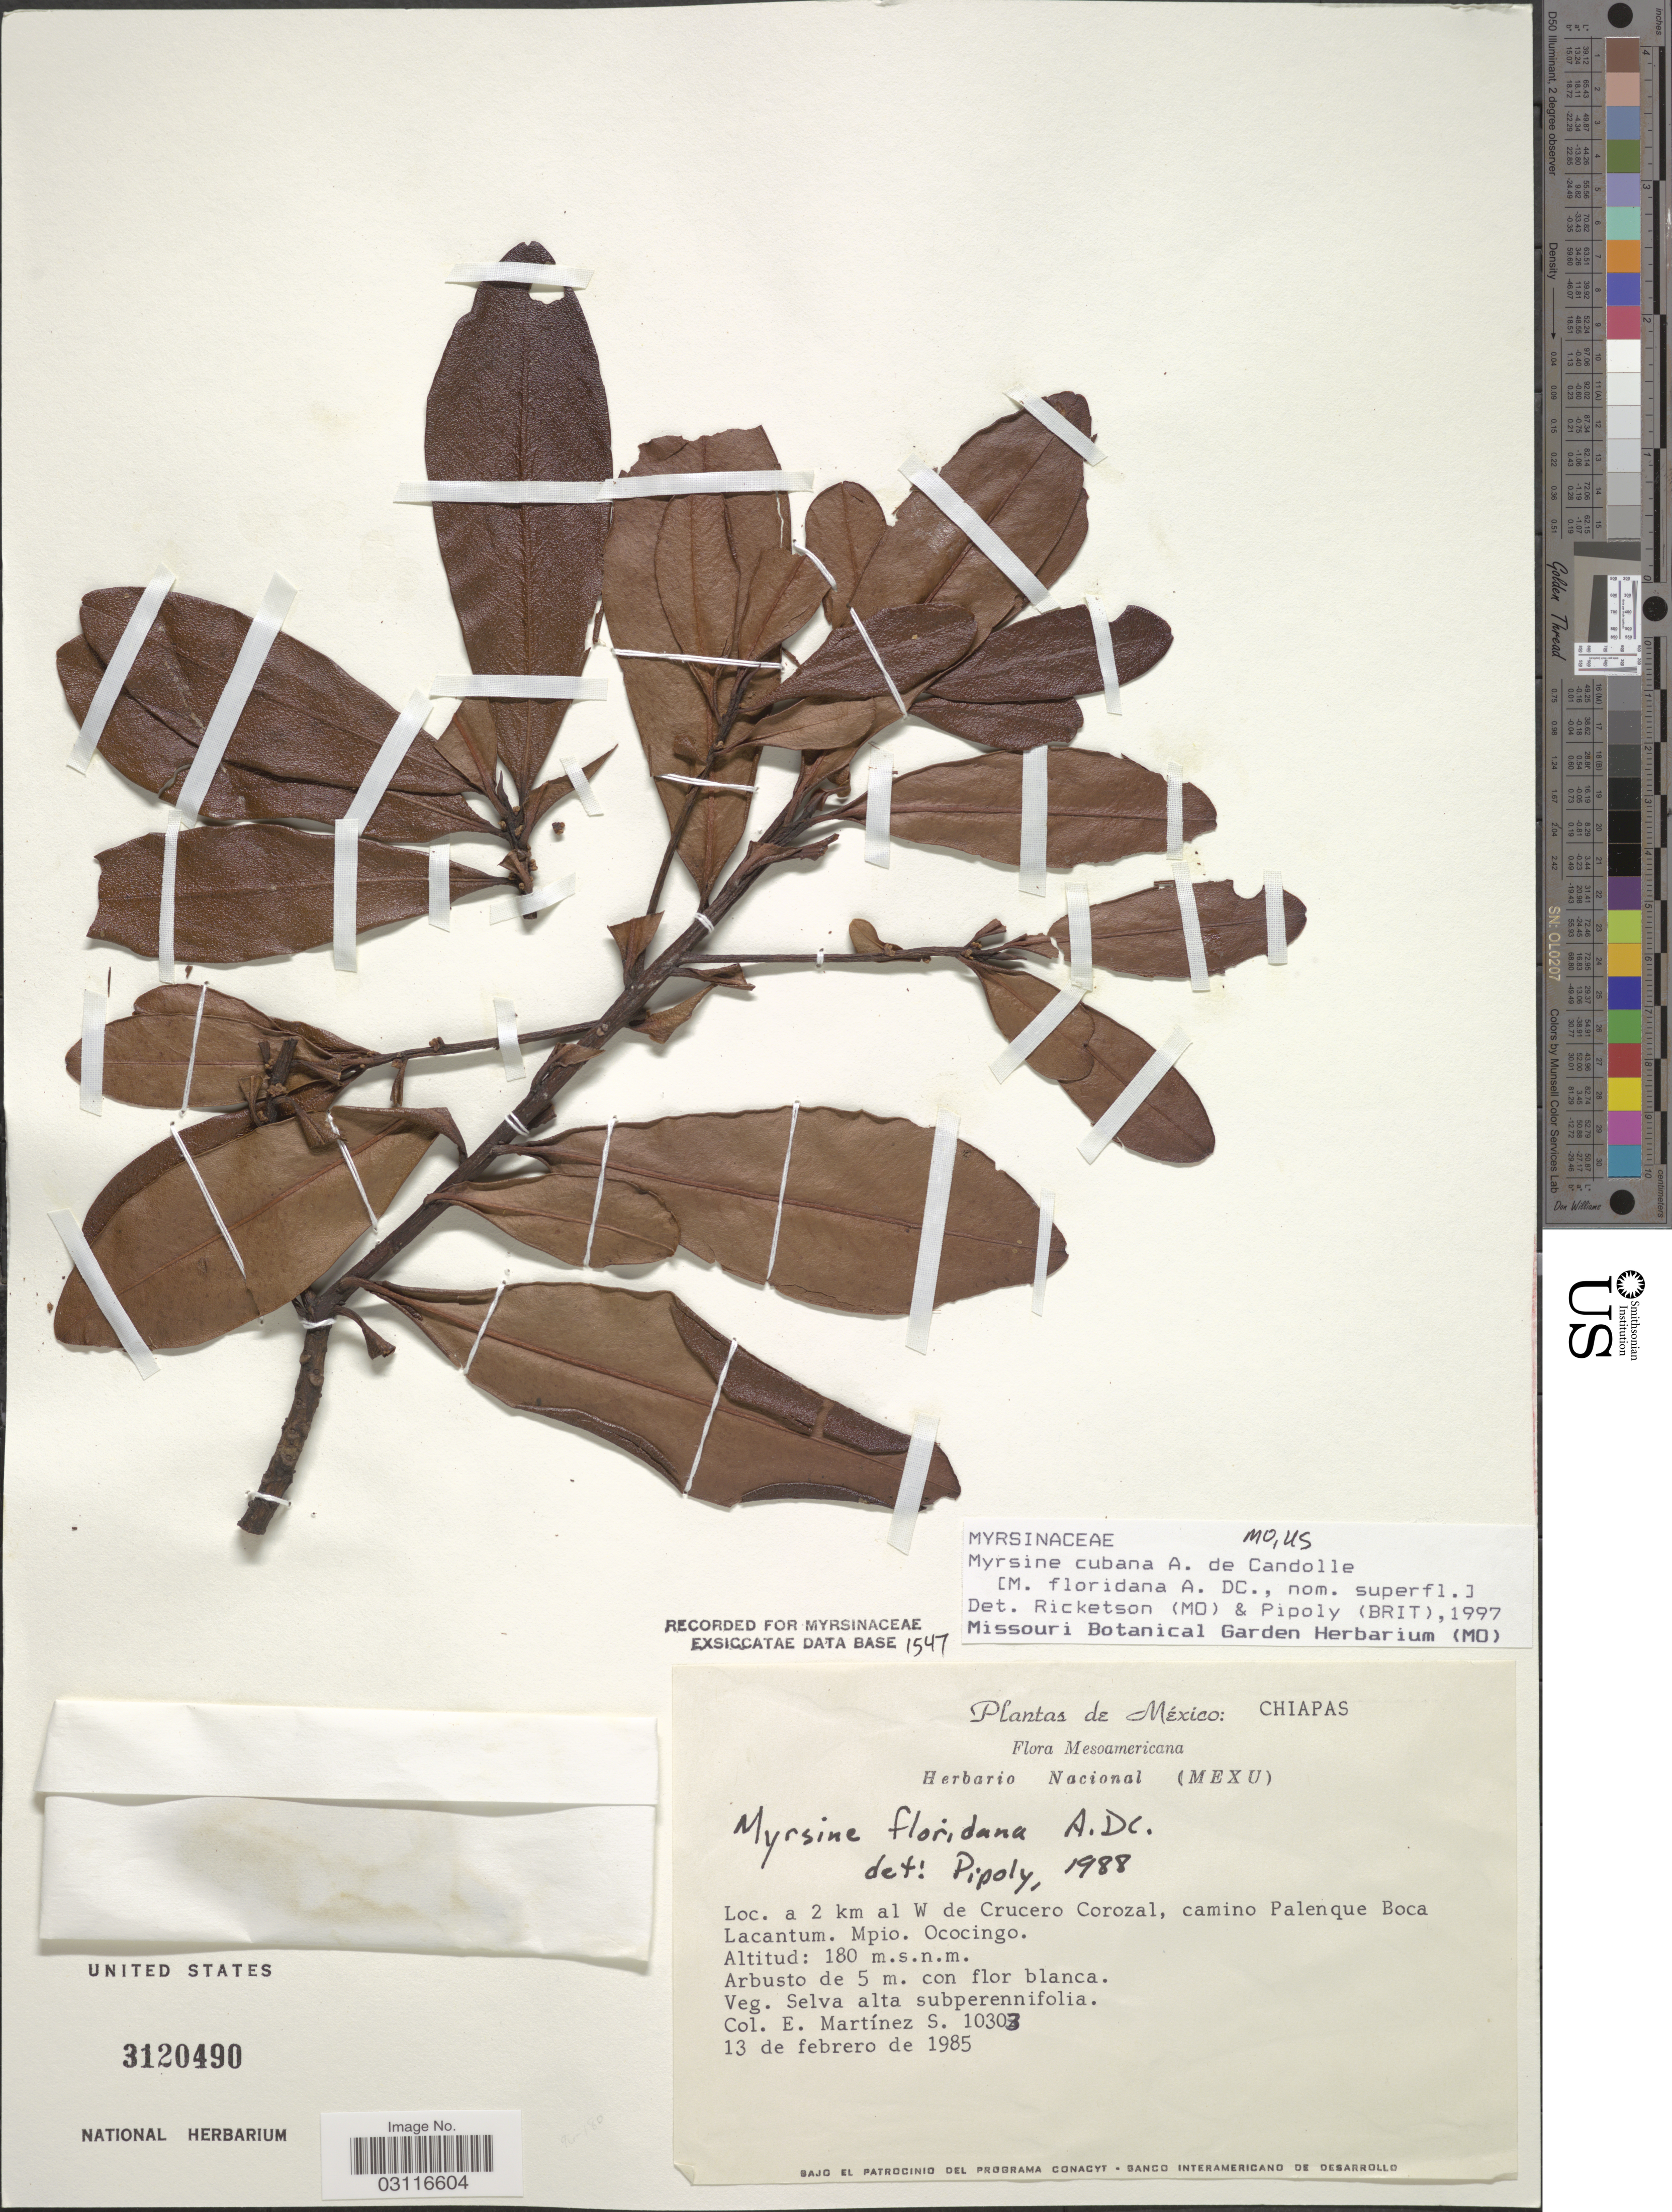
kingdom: Plantae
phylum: Tracheophyta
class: Magnoliopsida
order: Ericales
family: Primulaceae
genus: Myrsine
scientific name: Myrsine cubana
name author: A. DC.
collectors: E. M. Martínez S.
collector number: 10303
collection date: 1985-02-13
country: Mexico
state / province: Chiapas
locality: A 2 km al W de Crucero Corozal, camino Palenque Boca Lacantum. Mpio. Ococingo.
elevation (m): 180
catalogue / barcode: US 3120490